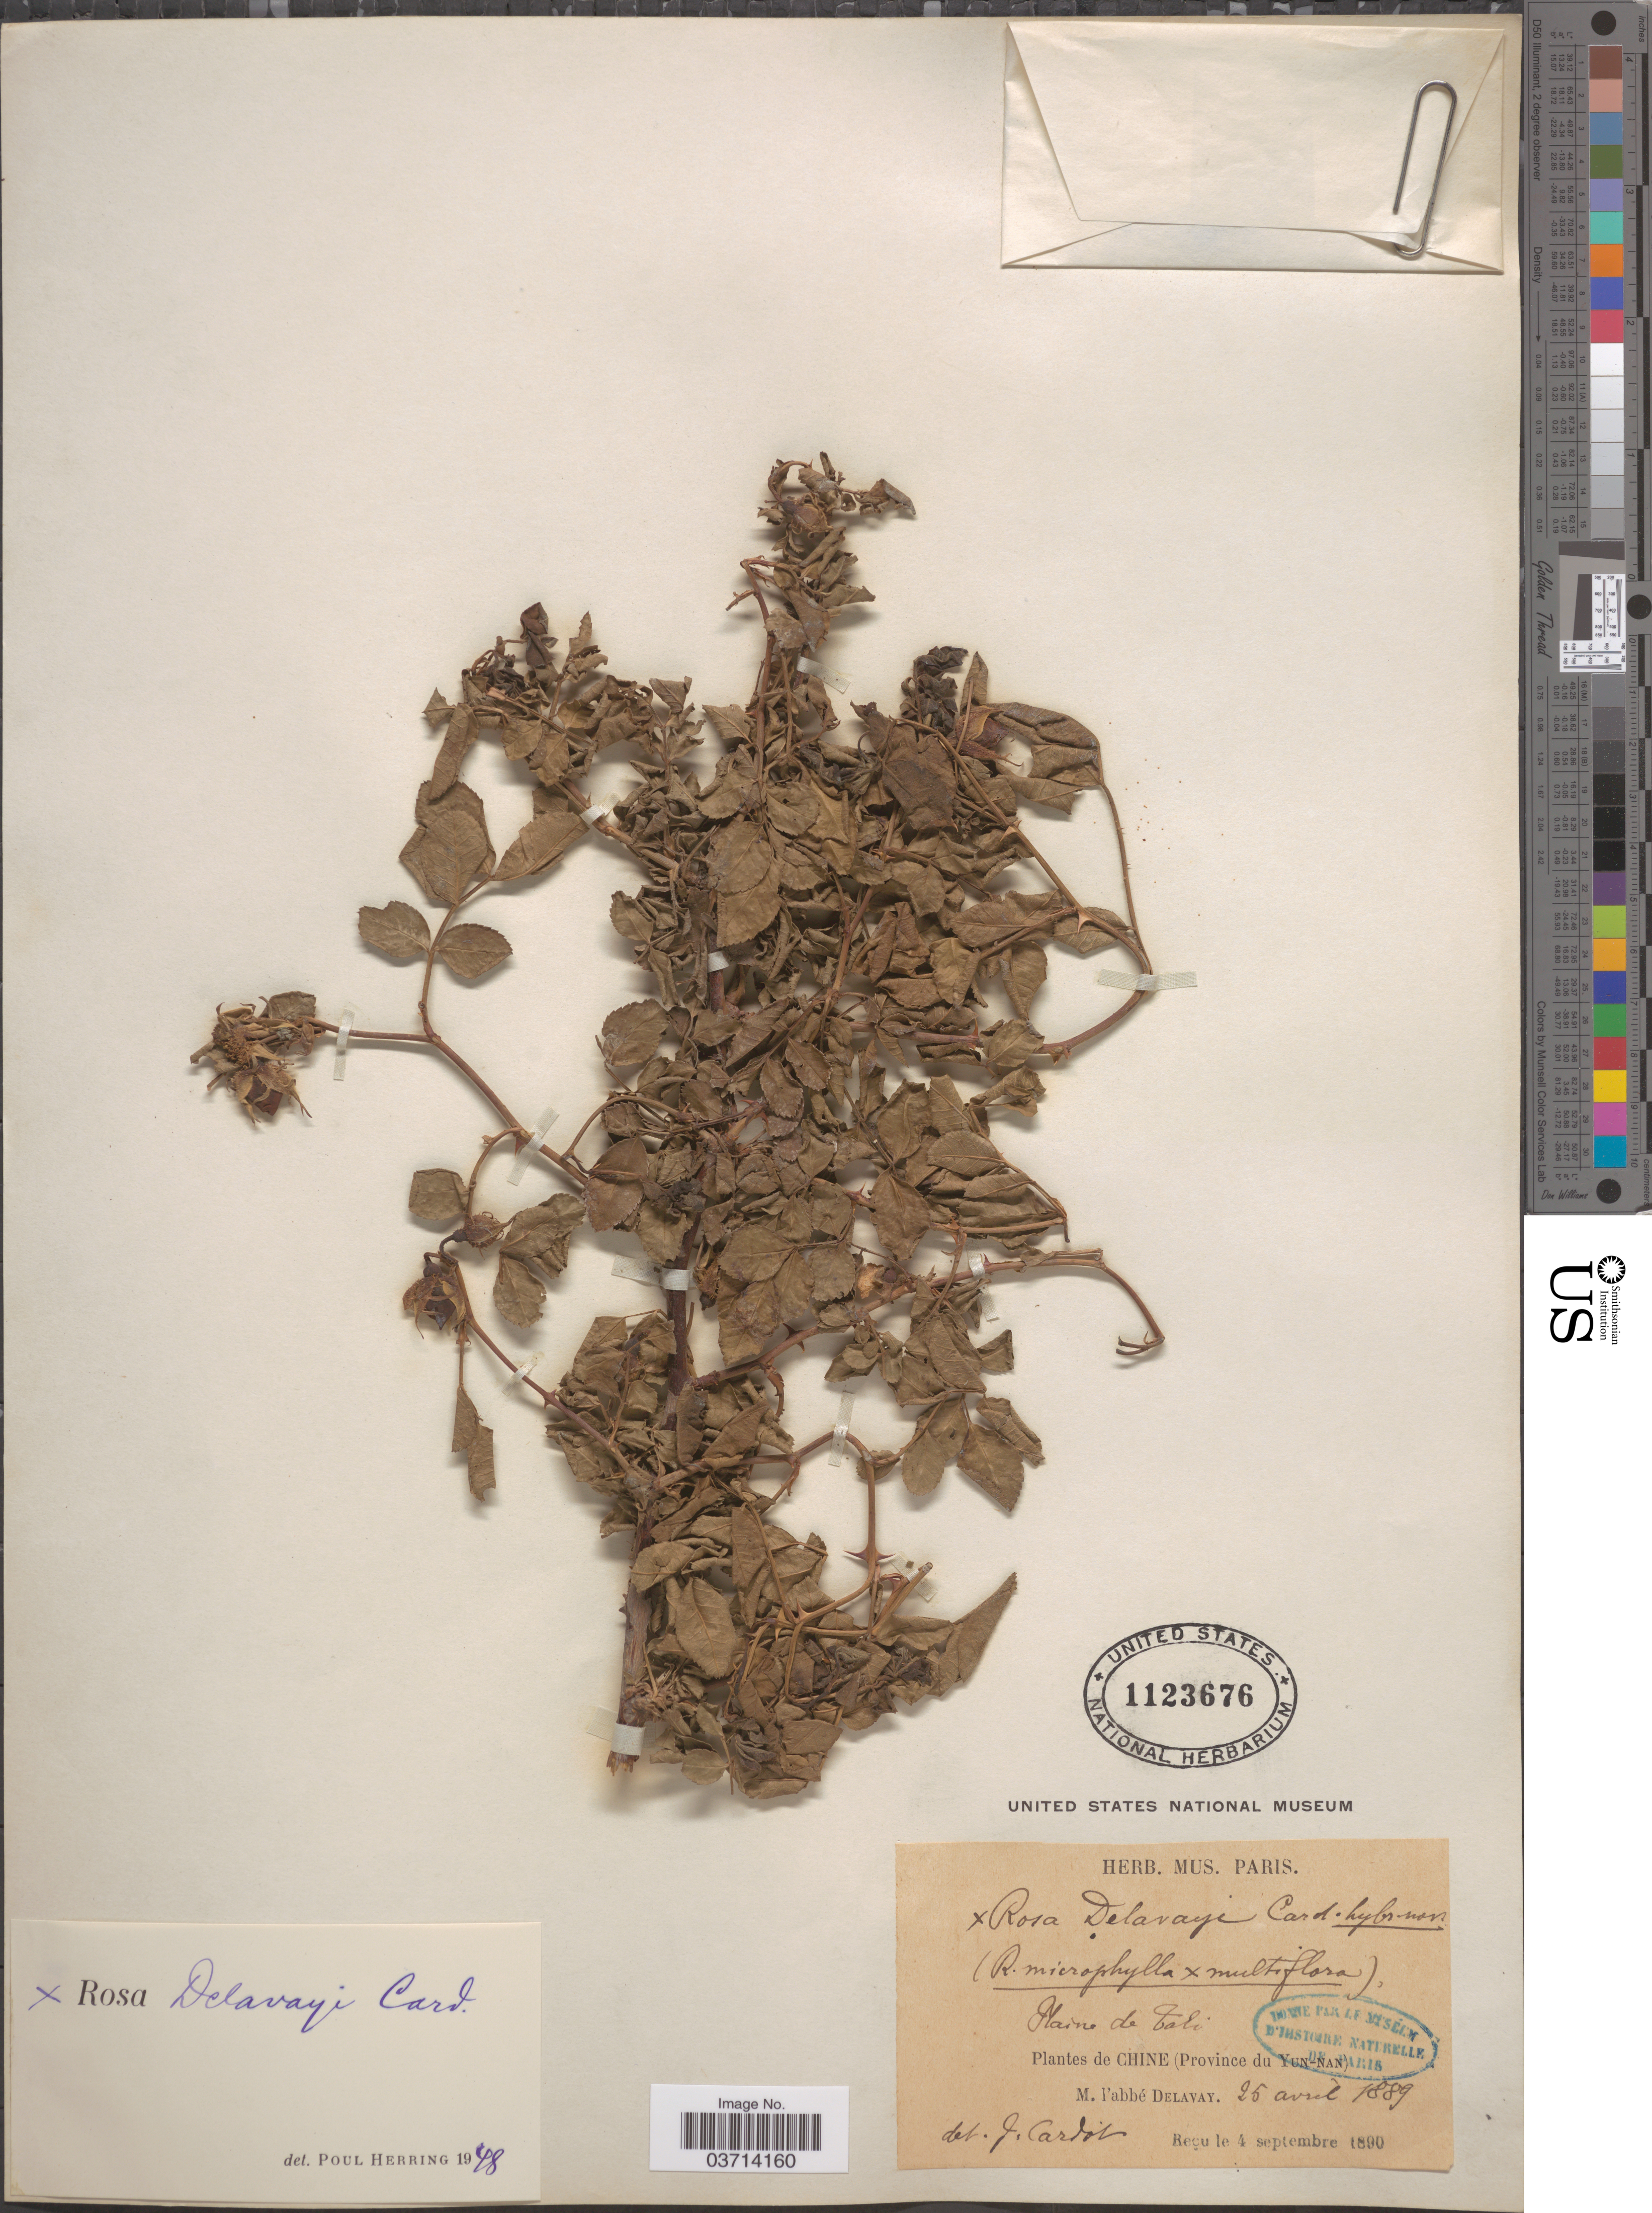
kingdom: Plantae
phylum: Tracheophyta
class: Magnoliopsida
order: Rosales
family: Rosaceae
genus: Rosa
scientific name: Rosa delavayi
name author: Cardot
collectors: P. Delavay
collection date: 1889-04-25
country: China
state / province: Yunnan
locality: Plaine de Tali.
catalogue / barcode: US 1123676